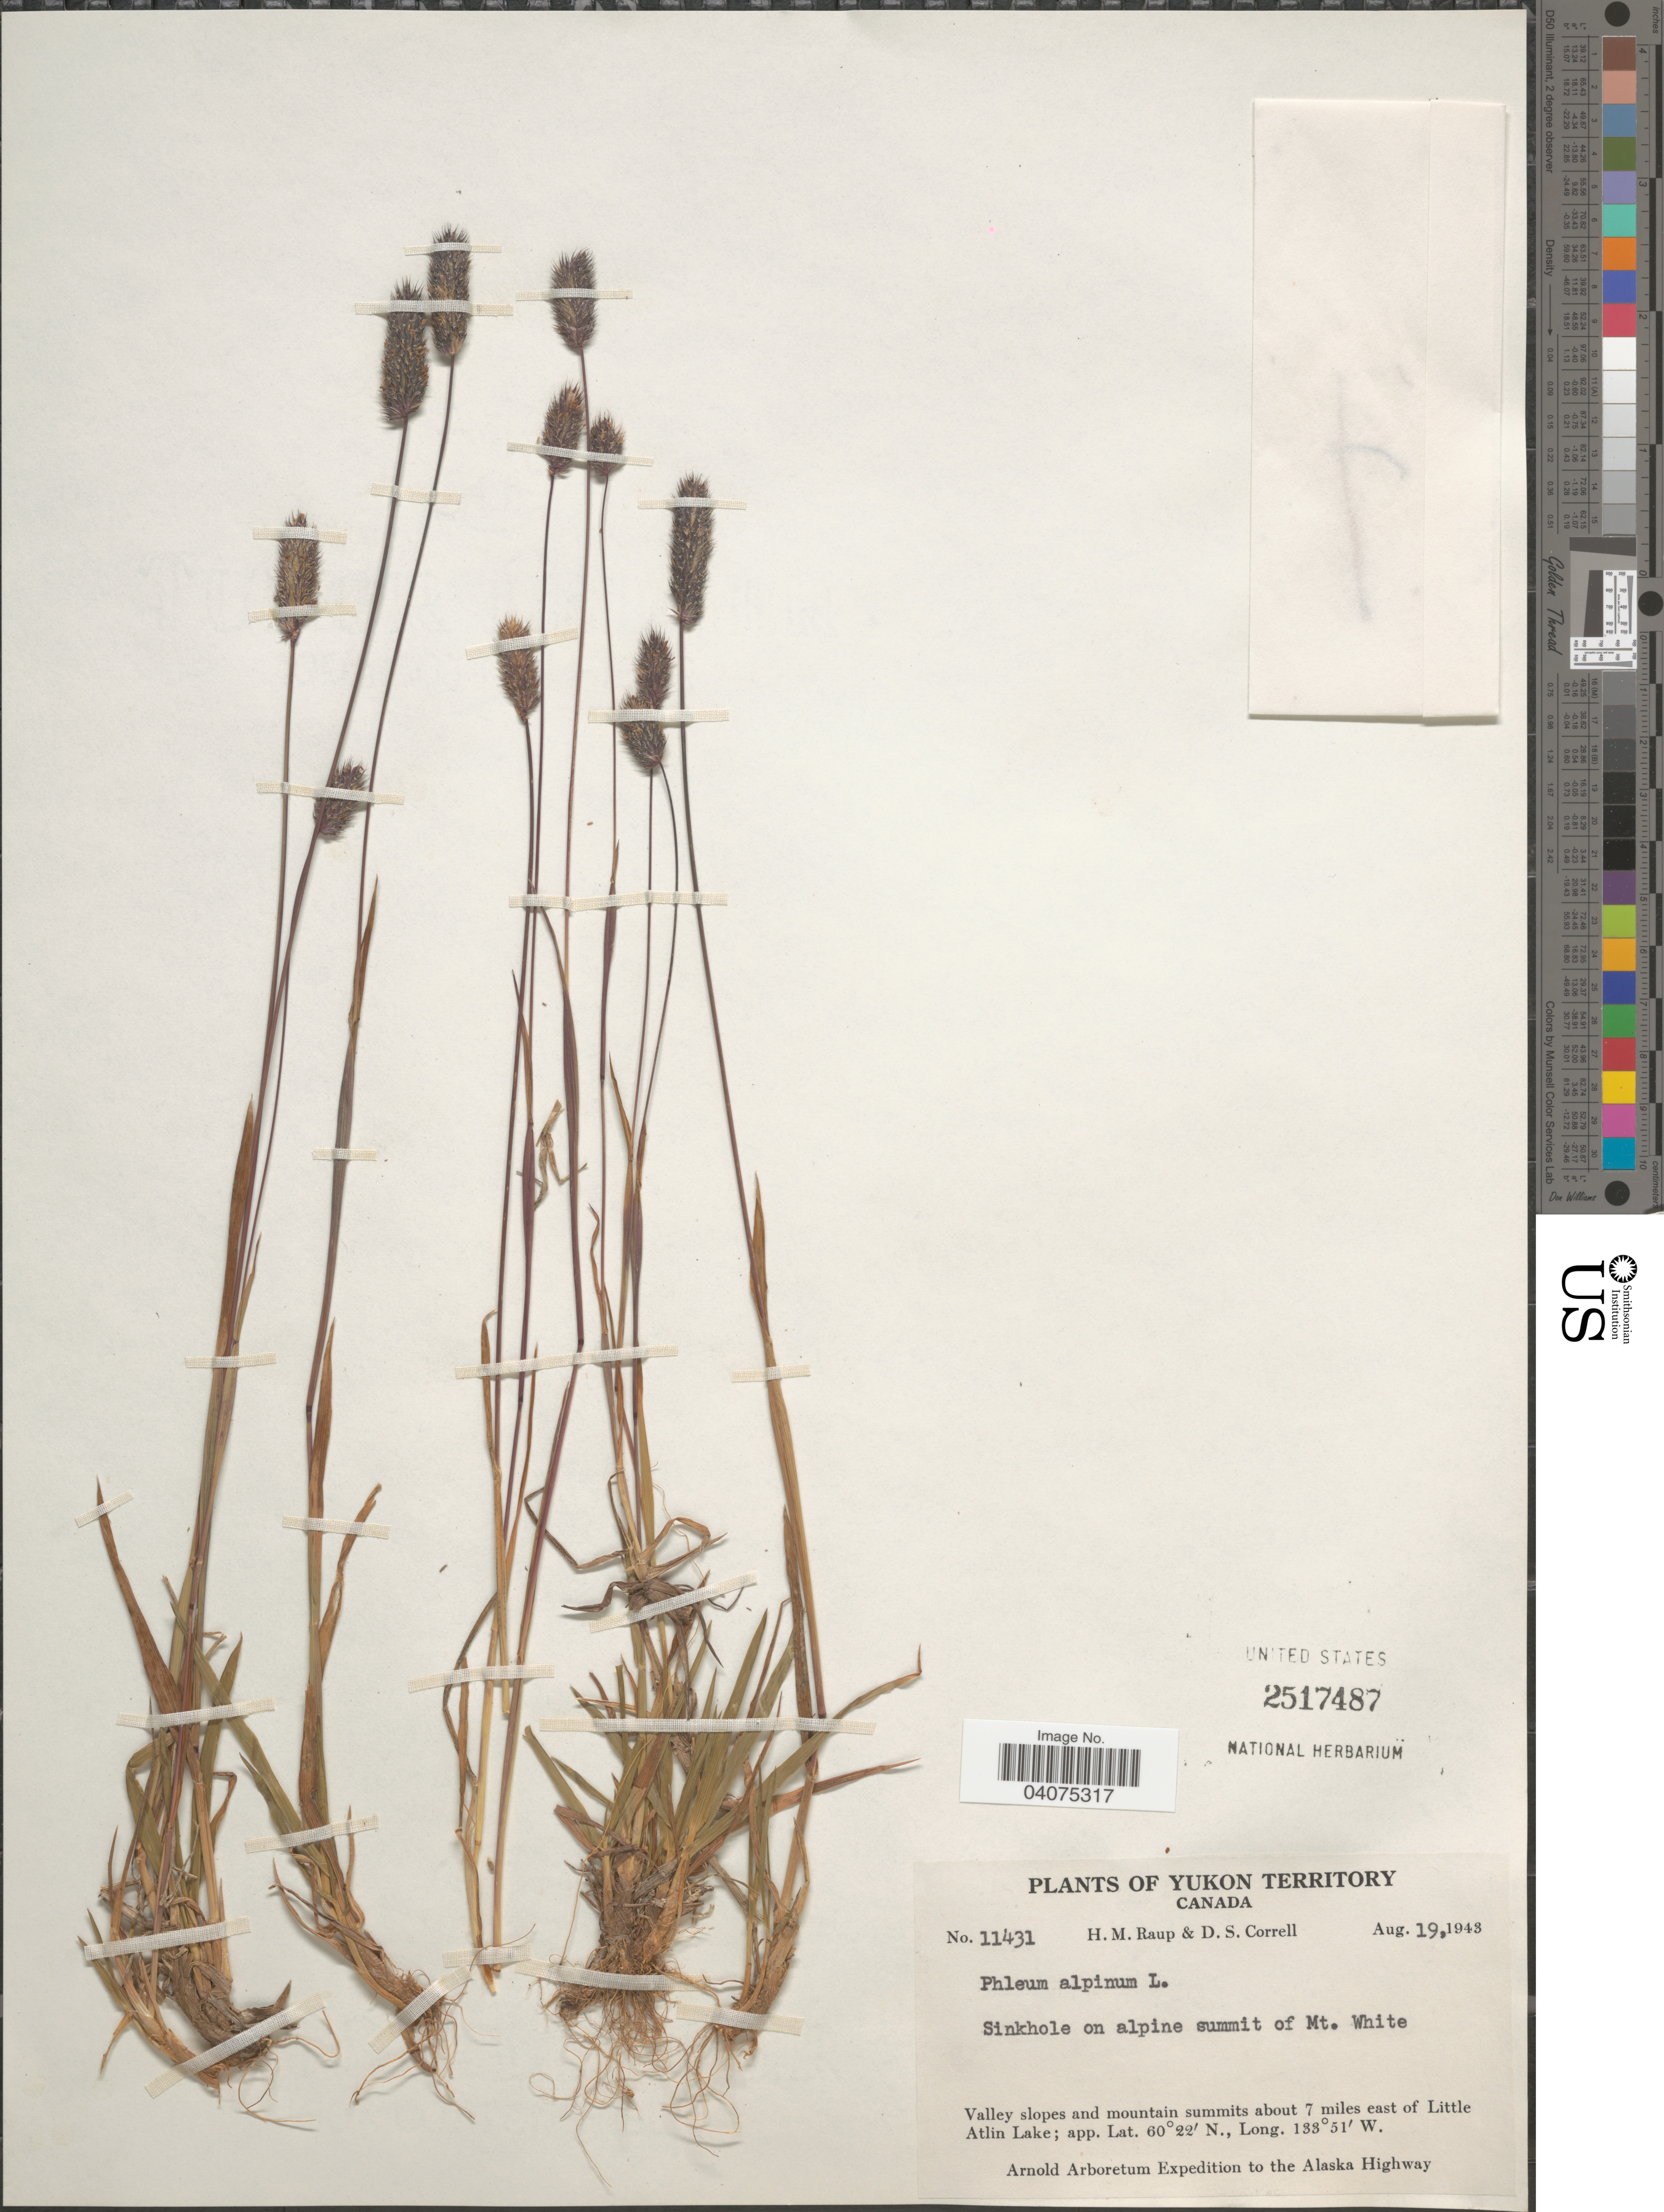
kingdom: Plantae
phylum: Tracheophyta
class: Liliopsida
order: Poales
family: Poaceae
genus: Phleum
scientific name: Phleum alpinum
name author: L.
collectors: H. Raup & D. S. Correll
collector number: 11431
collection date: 1943-08-19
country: Canada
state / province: Yukon Territory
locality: Sinkhole on alpine summit of Mt. White. Valley slopes and mountain summits about 7 miles east of Little Atlin Lake. Arnold Arboretum Expedition to the Alaska Highway.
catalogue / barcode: US 2517487